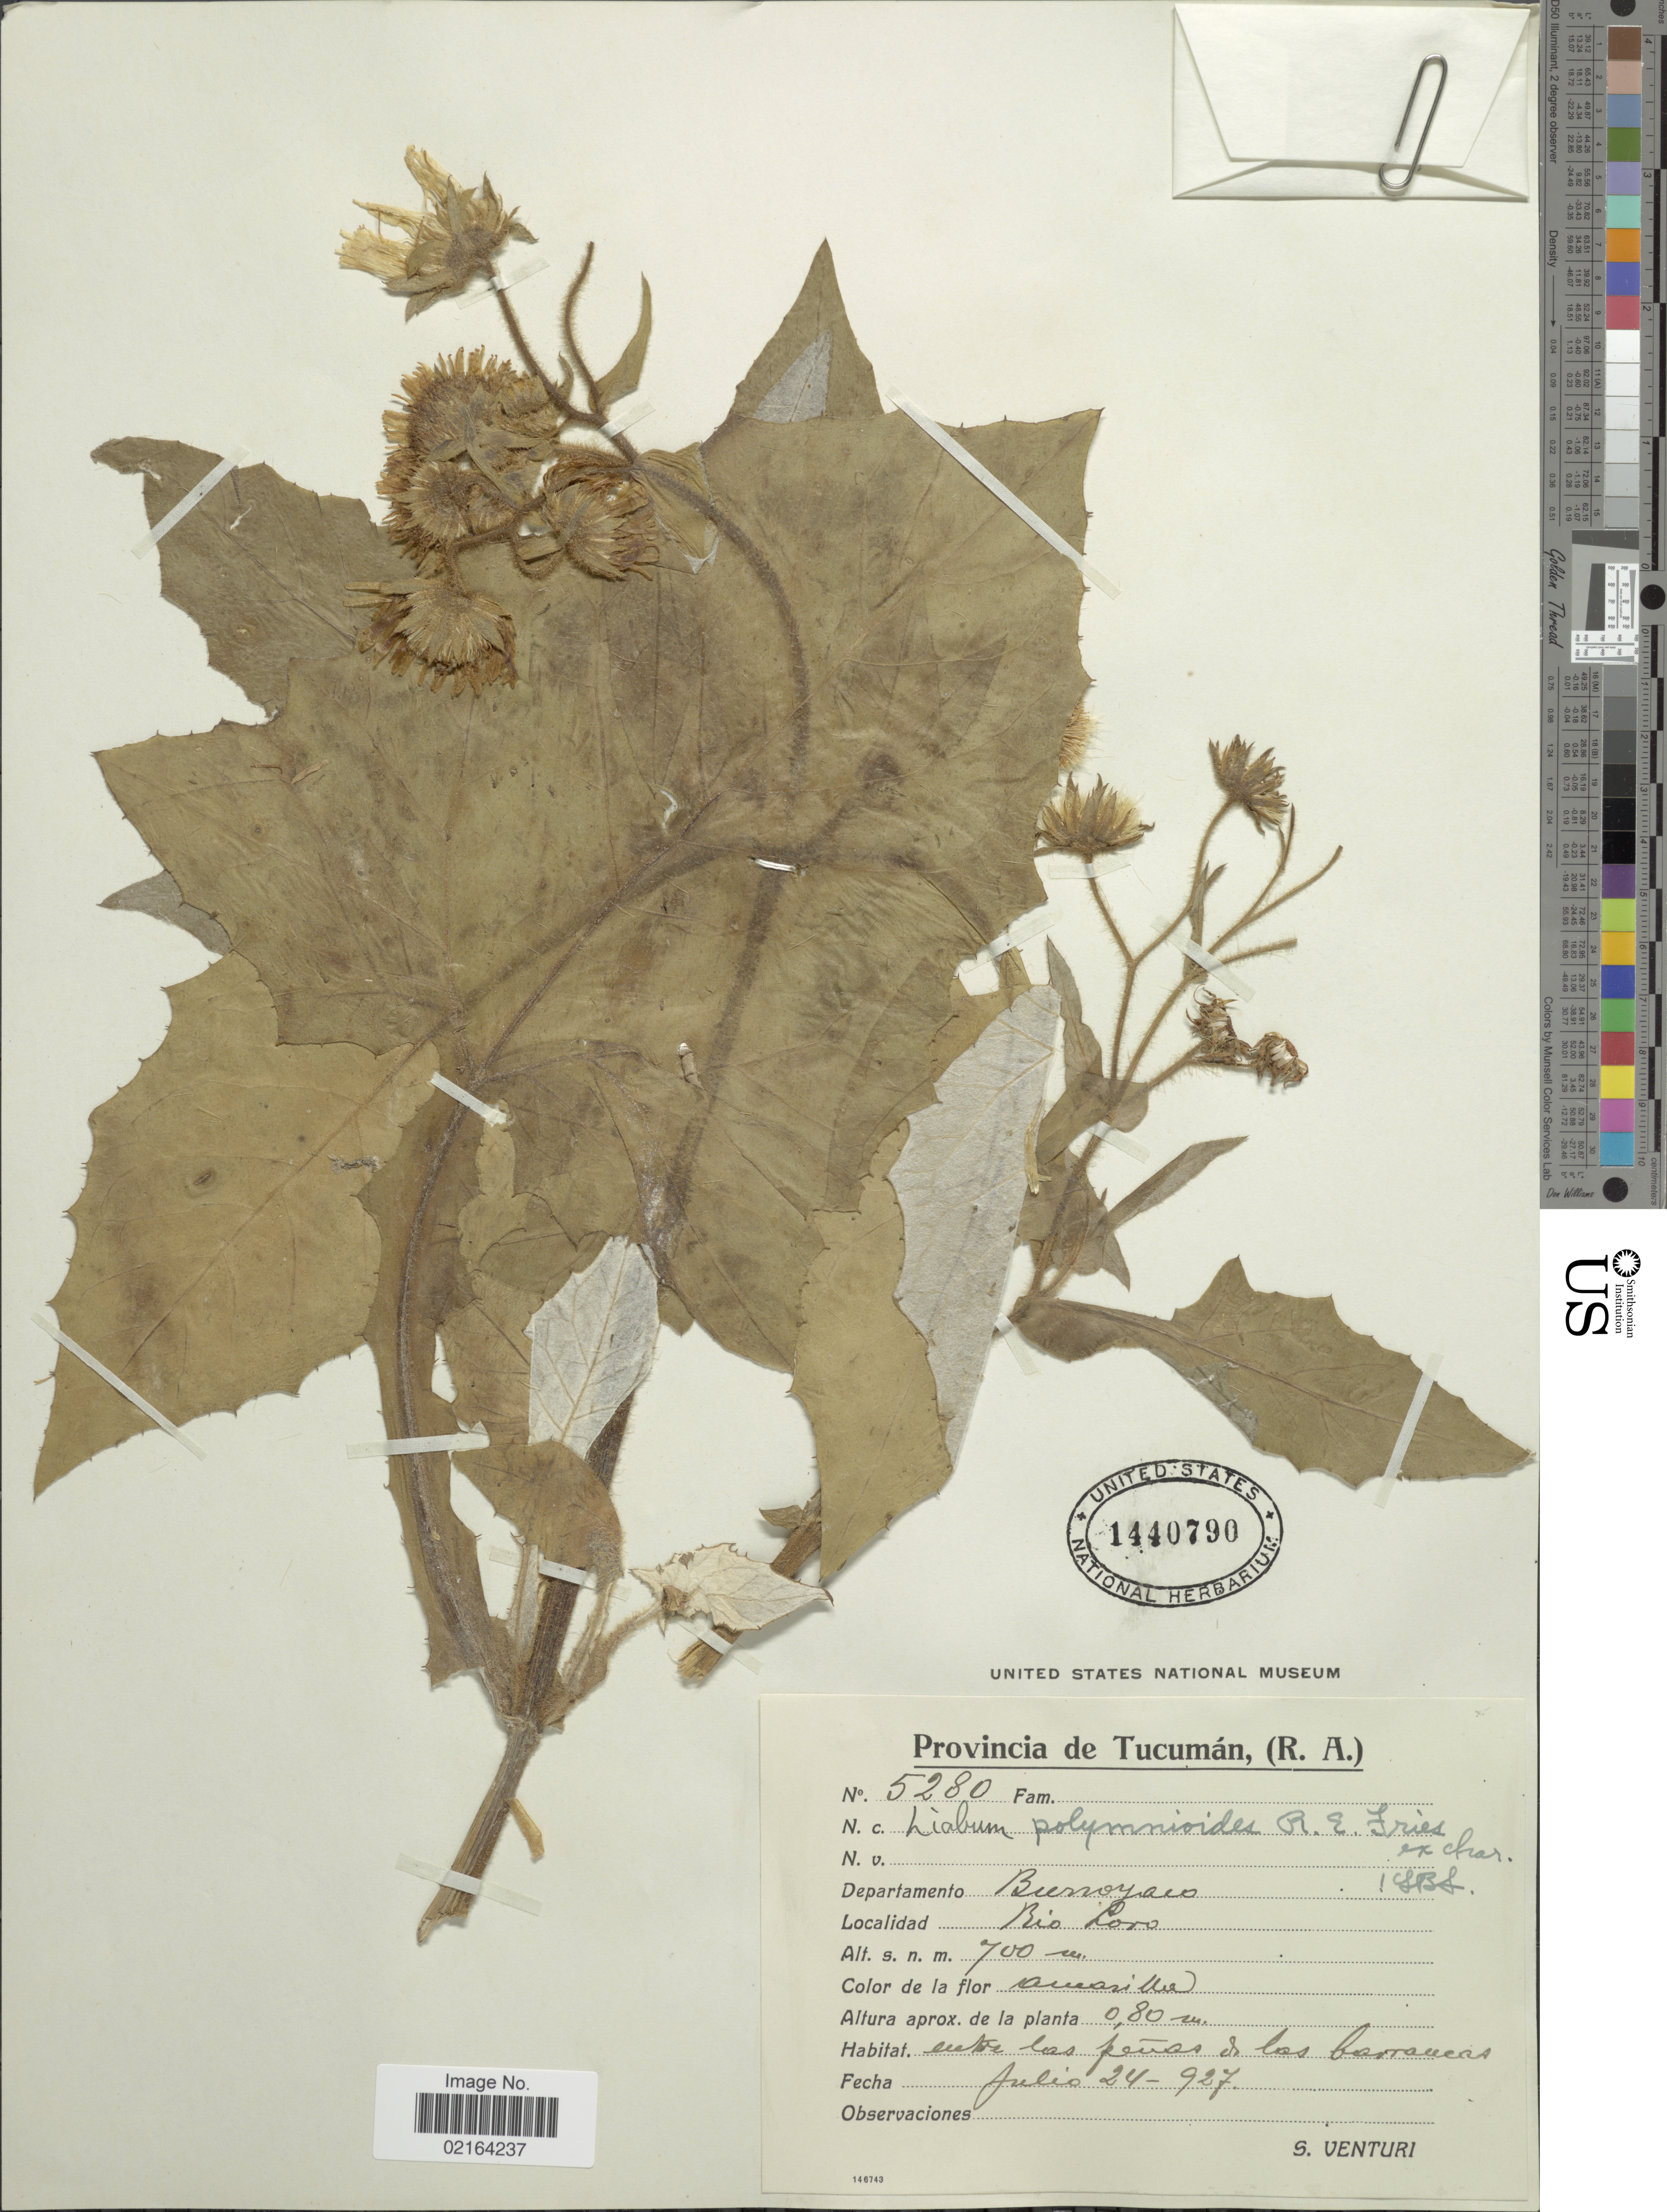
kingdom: Plantae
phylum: Tracheophyta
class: Magnoliopsida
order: Asterales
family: Asteraceae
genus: Microliabum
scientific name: Microliabum polymnioides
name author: (R.E. Fr.) H. Rob.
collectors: S. Venturi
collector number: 5280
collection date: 1927-10-24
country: Argentina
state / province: Tucumán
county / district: Burruyacú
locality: Río del Loro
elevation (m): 700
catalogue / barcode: US 1440790